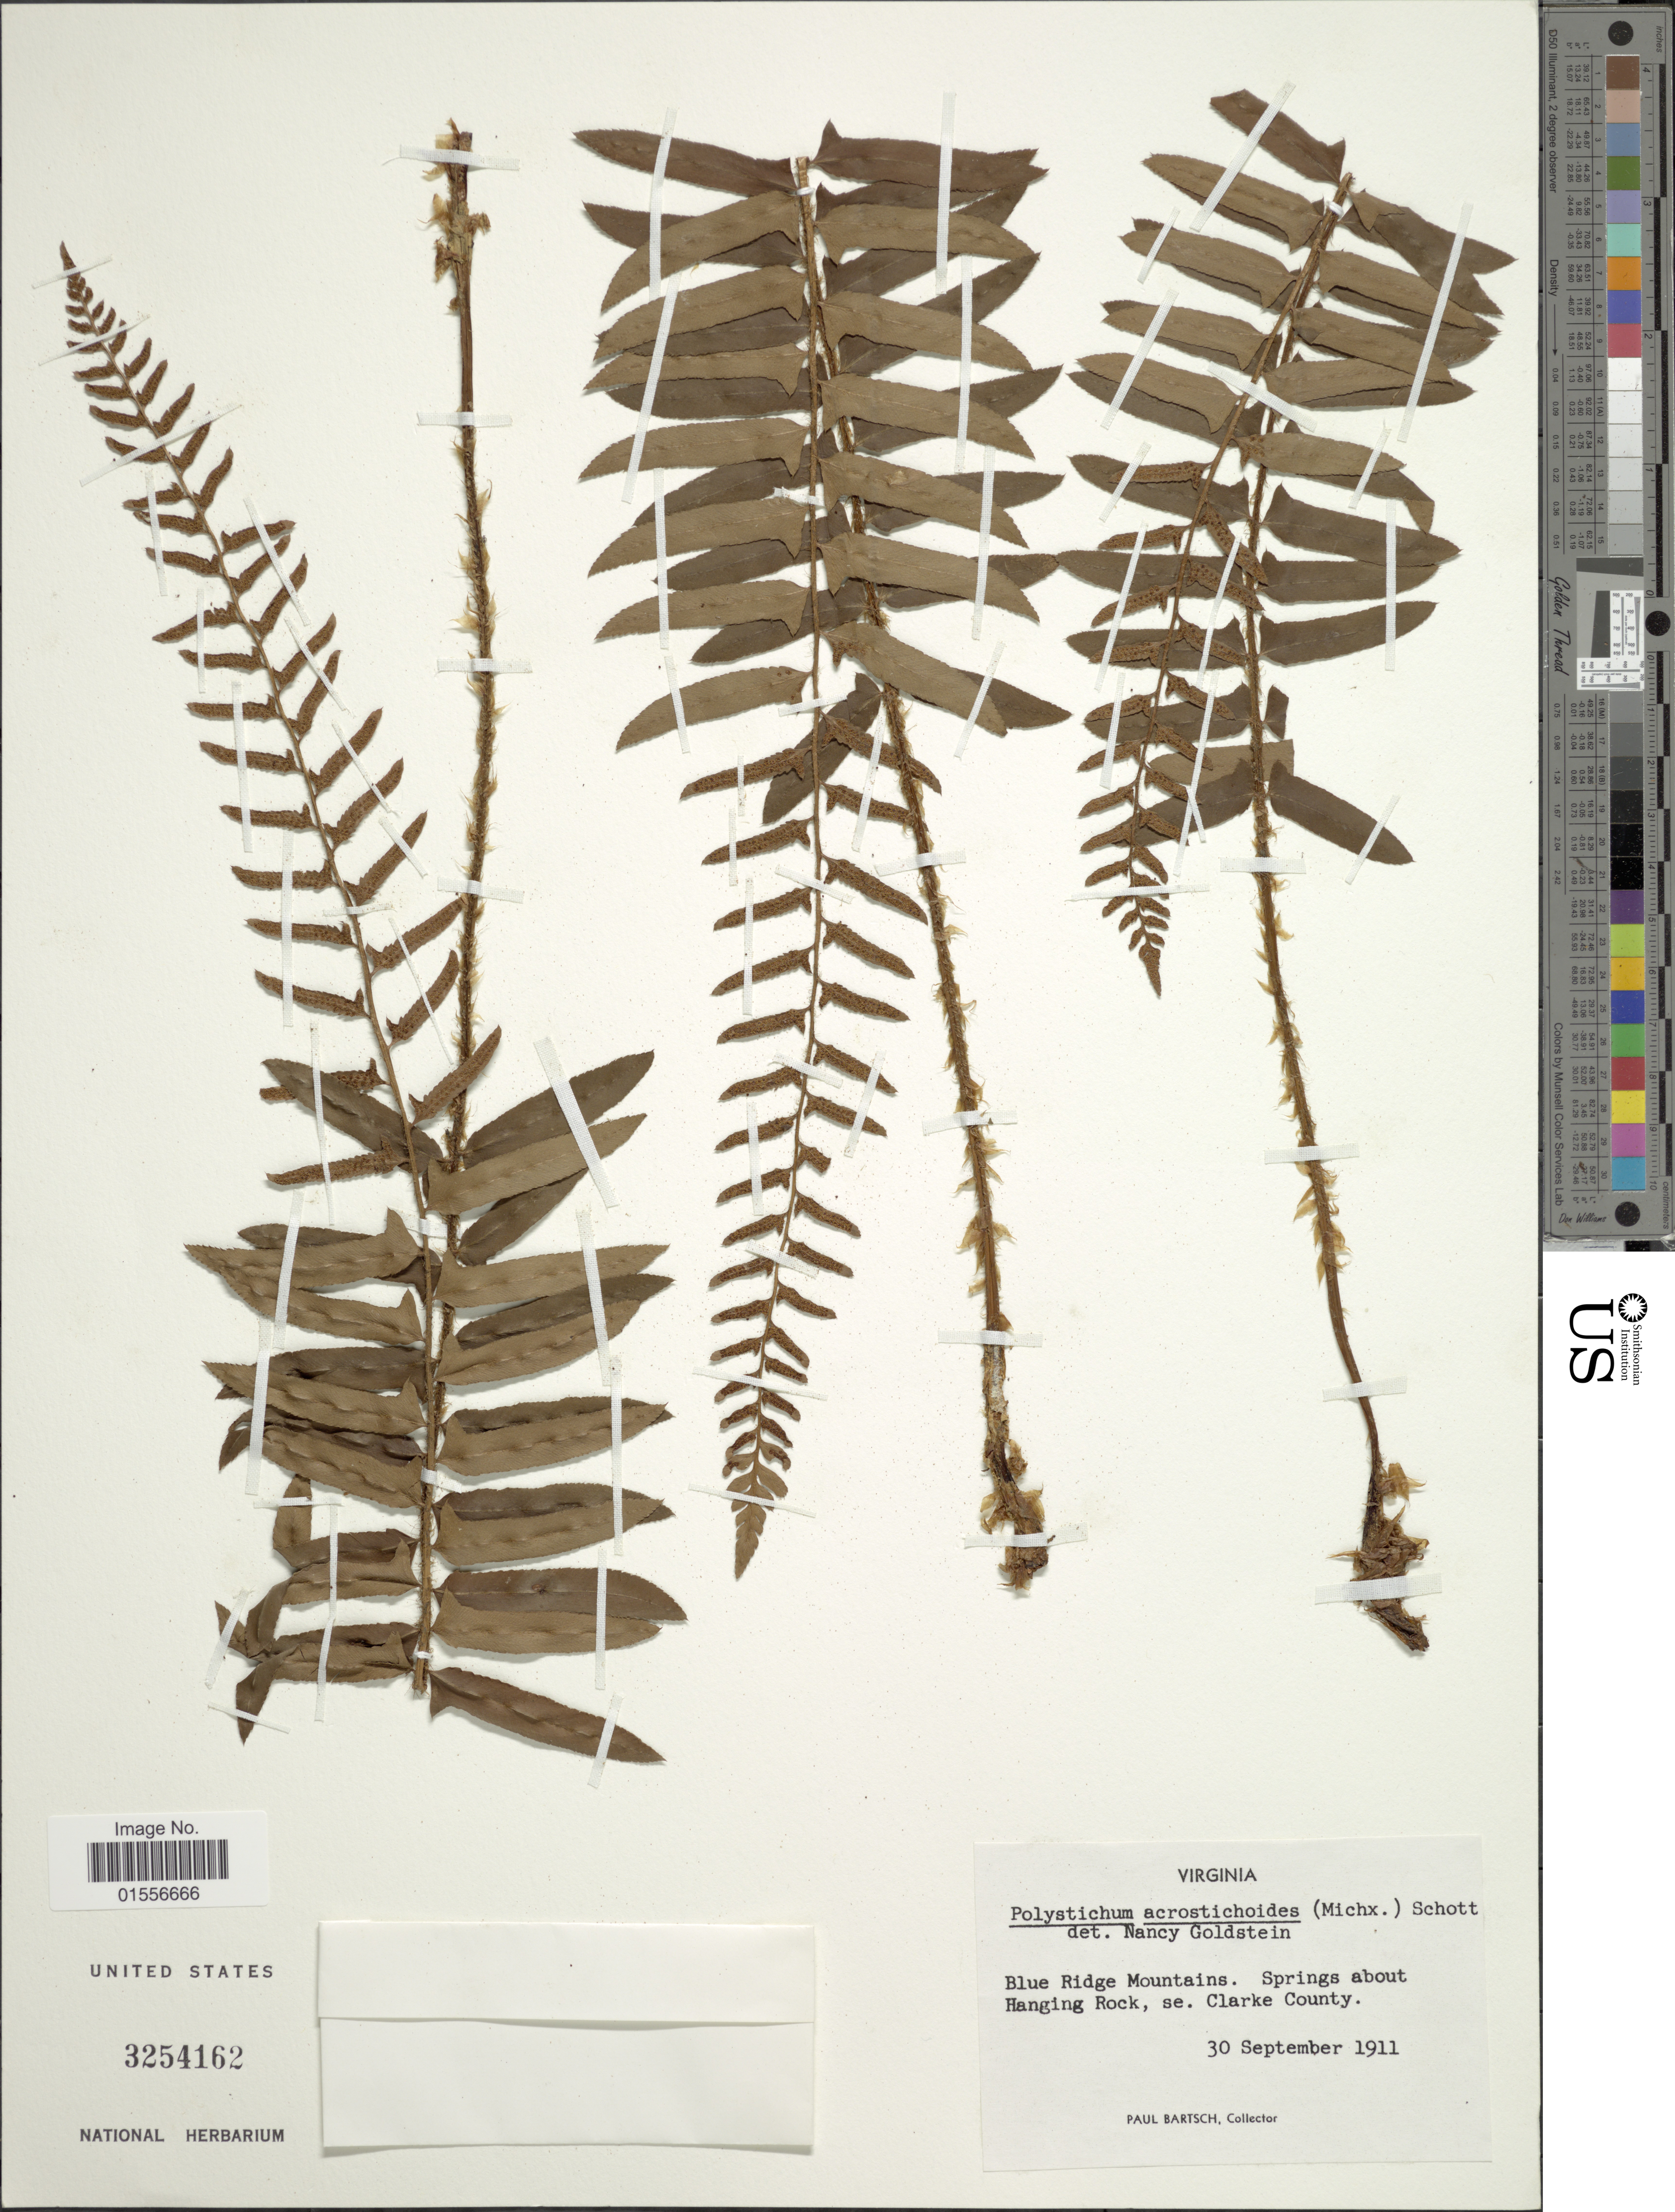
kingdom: Plantae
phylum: Tracheophyta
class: Polypodiopsida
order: Polypodiales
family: Dryopteridaceae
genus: Polystichum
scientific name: Polystichum acrostichoides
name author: (Michx.) Schott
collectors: P. Bartsch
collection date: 1911-09-30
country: United States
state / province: Virginia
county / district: Clarke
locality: Blue Ridge Mountains, Springs about Hanging Rock, se. Clarke County.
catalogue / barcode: US 3254162